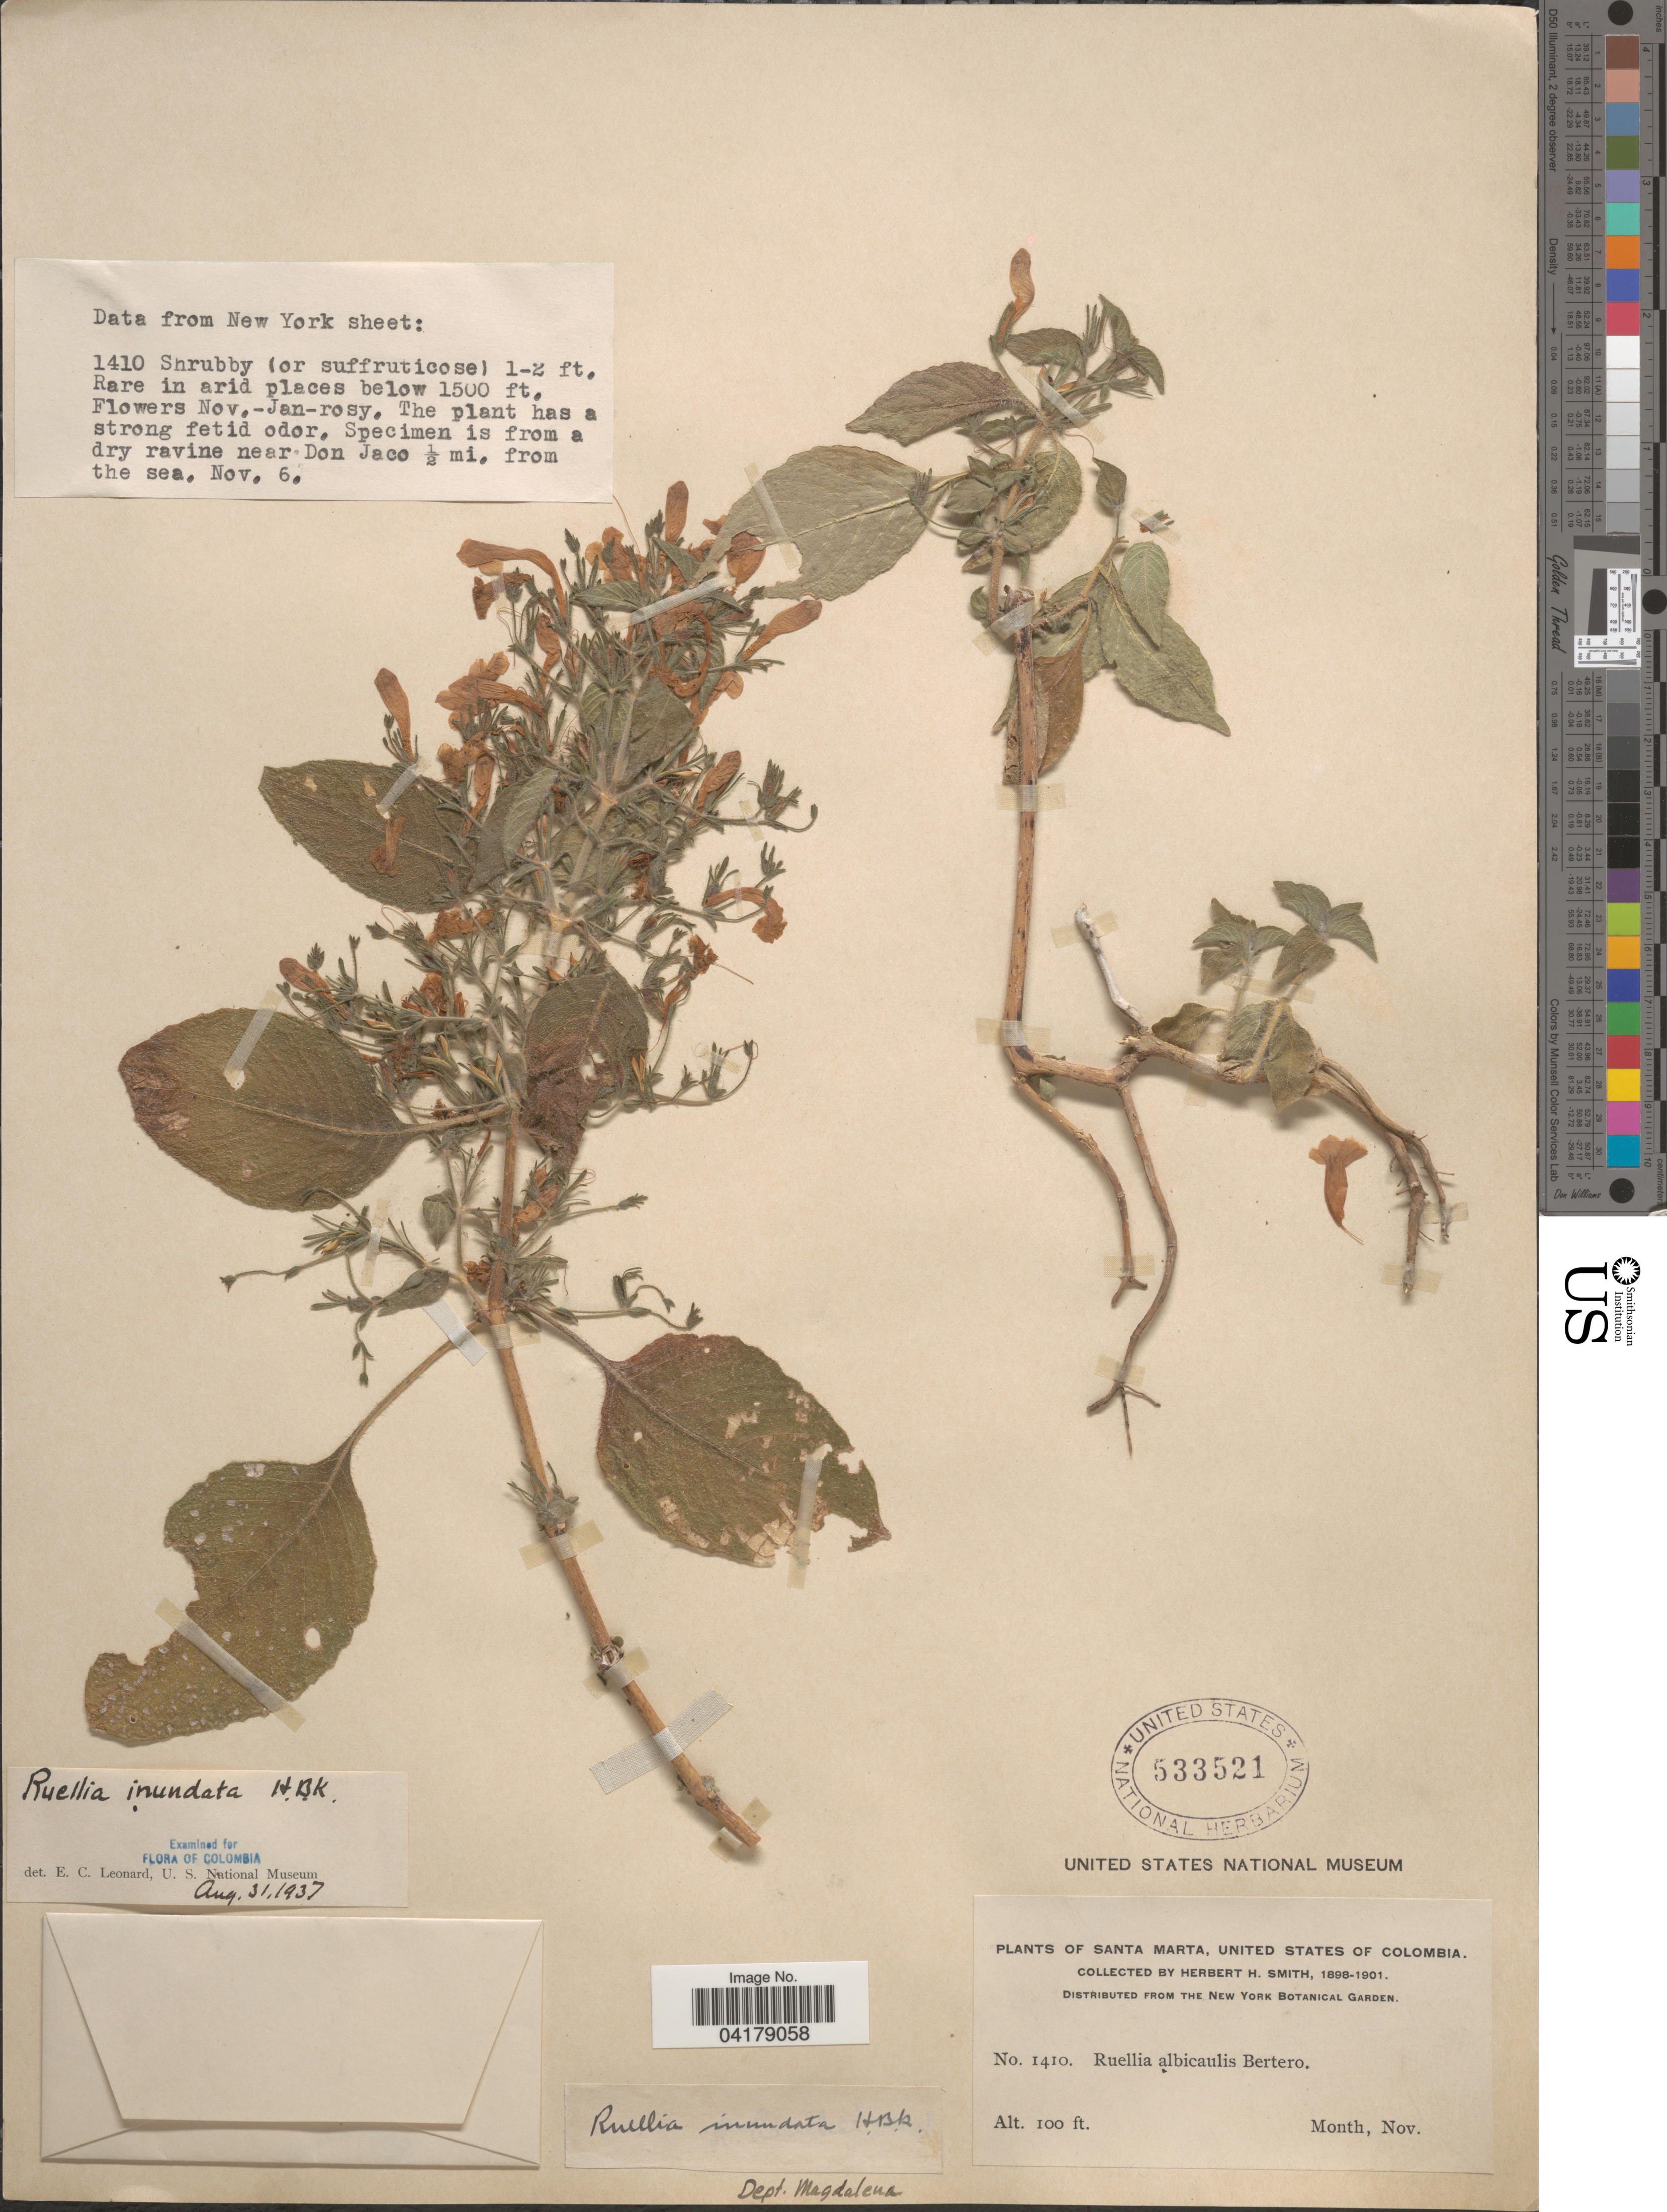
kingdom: Plantae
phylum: Tracheophyta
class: Magnoliopsida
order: Lamiales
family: Acanthaceae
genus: Ruellia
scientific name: Ruellia inundata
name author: Kunth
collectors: Herbert H. Smith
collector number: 1410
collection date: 1898-11/1901-11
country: Colombia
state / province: Magdalena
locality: Santa Marta, United States of Colombia. Dept. Magdalena.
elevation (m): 30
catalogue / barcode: US 533521